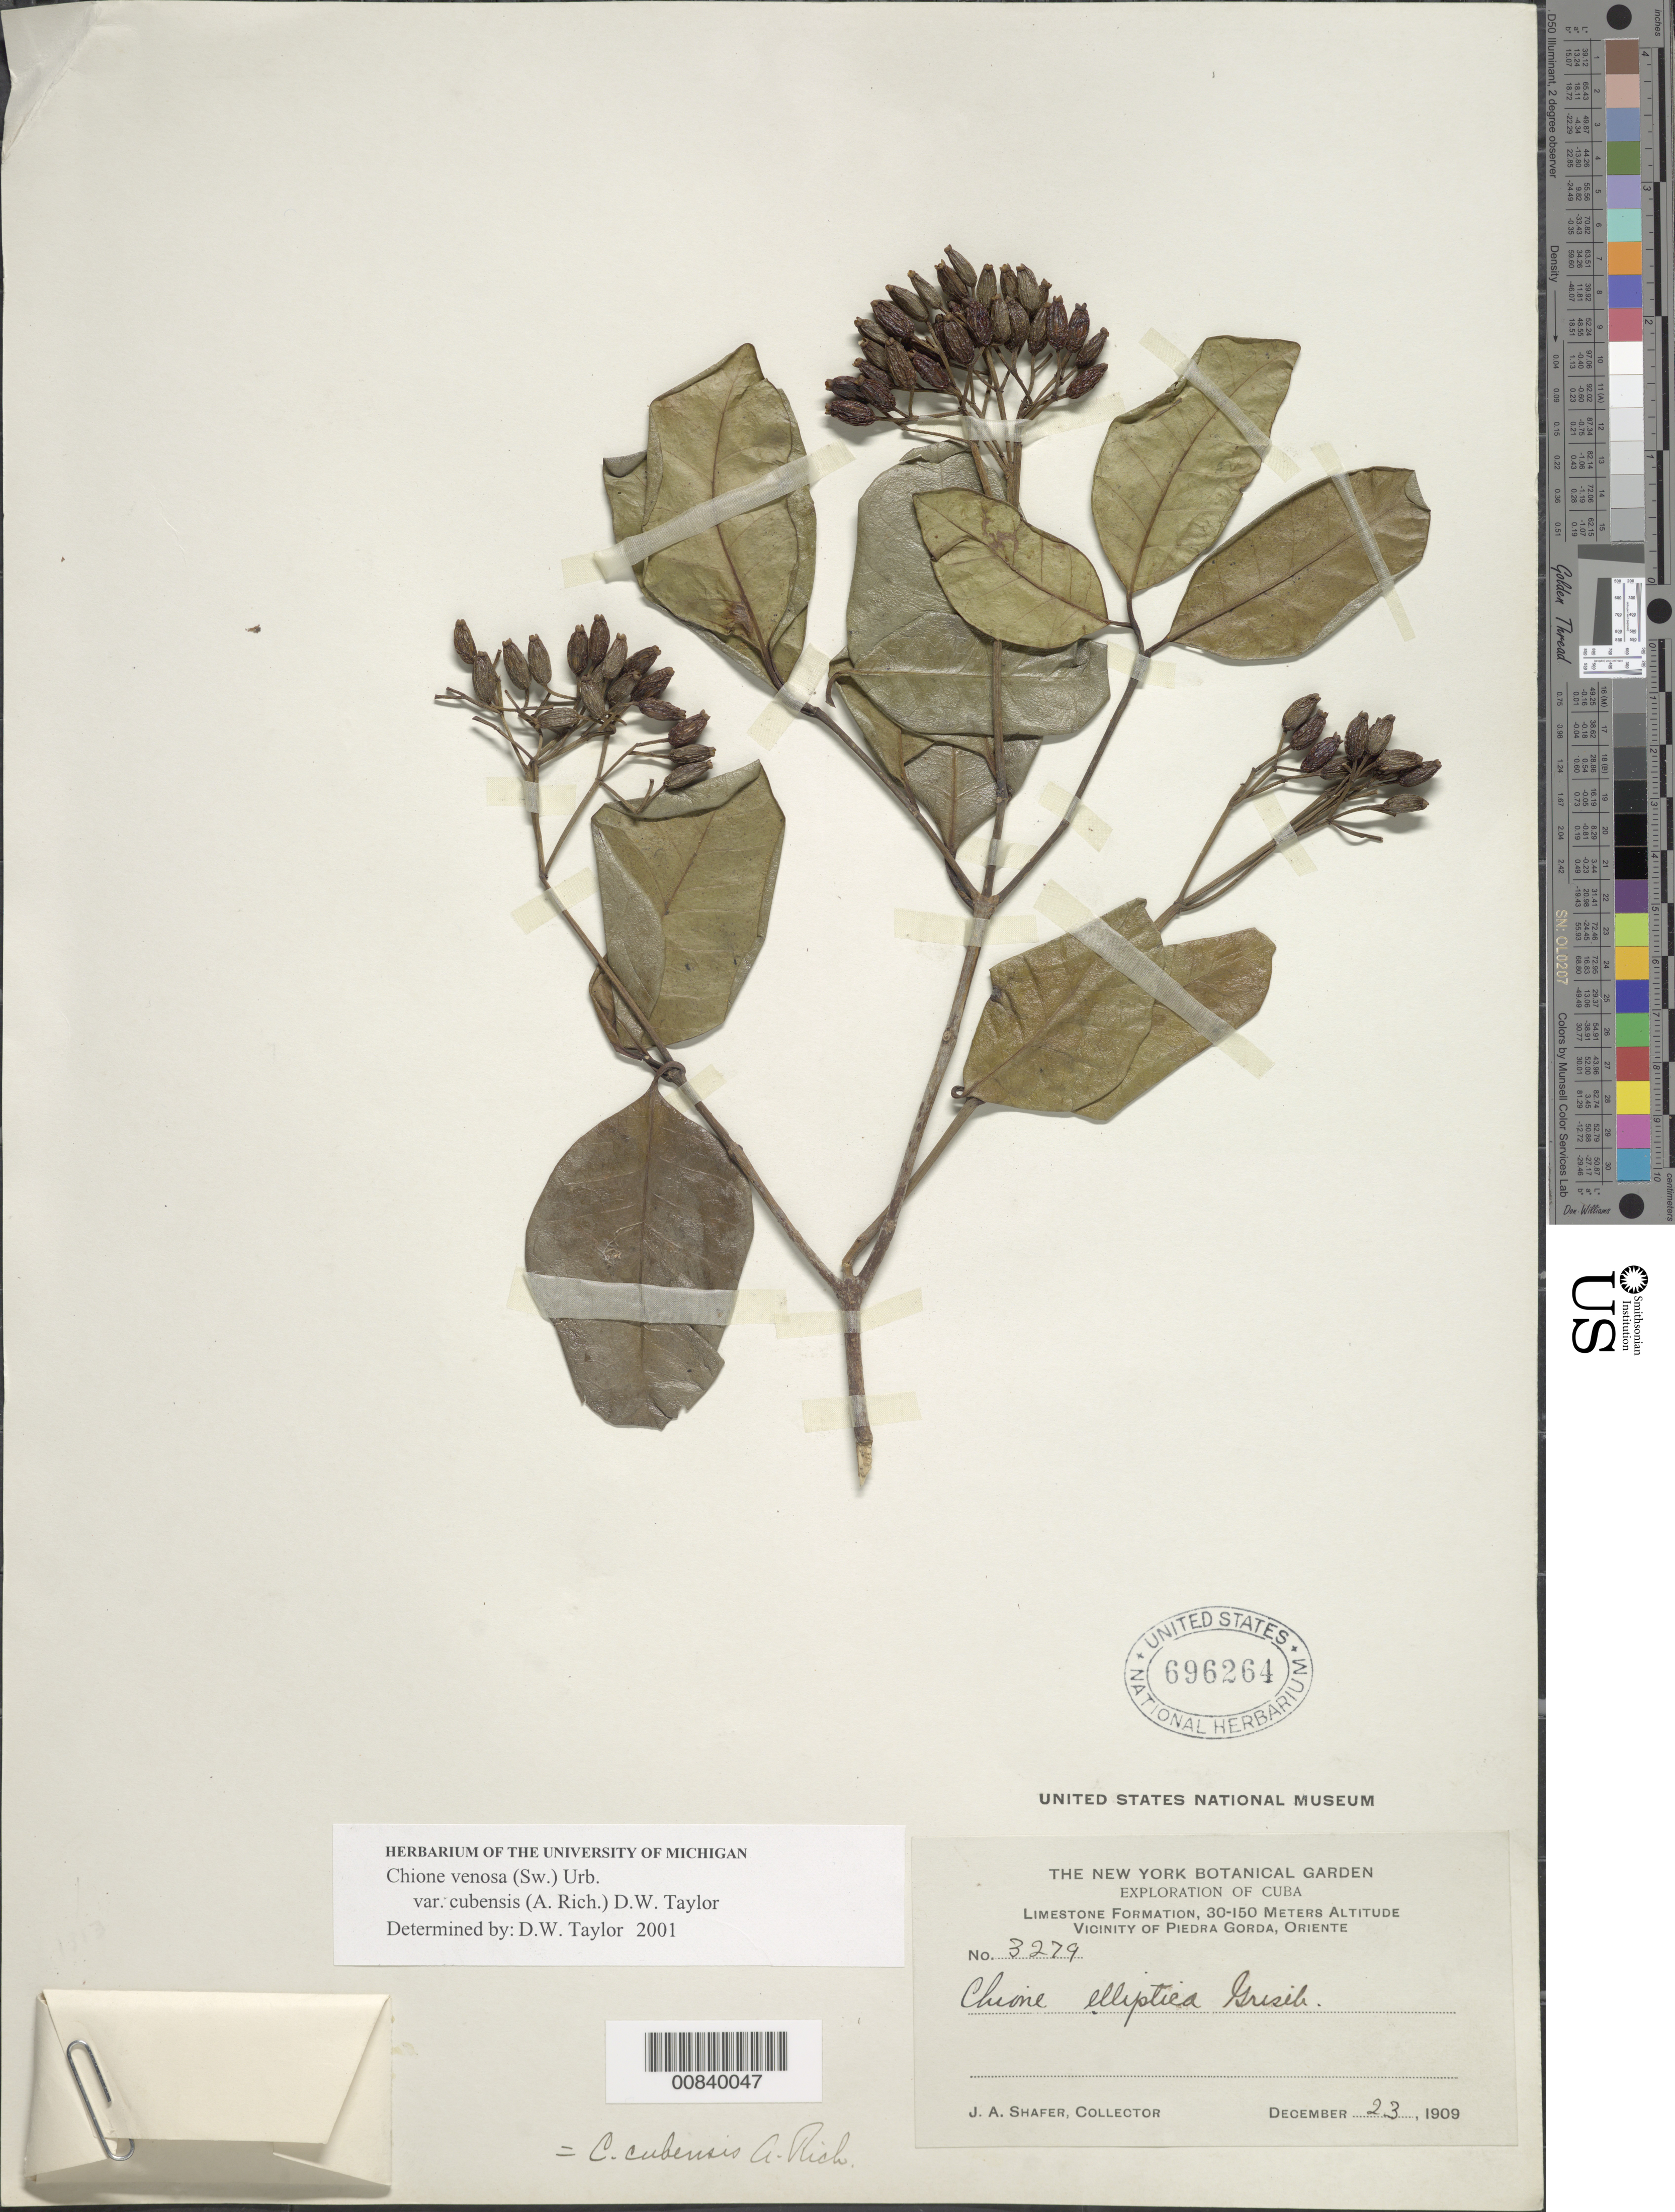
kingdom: Plantae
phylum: Tracheophyta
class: Magnoliopsida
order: Gentianales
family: Rubiaceae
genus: Chione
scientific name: Chione venosa var. cubensis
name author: (Sw.) Urb.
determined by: Taylor, D. W., (MICH), University of Michigan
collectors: J. A. Shafer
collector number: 3279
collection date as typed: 23 Dec 1909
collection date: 1909-12-23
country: Cuba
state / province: Oriente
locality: Vicinity of Piedra Gorda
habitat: Limestone formation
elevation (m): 30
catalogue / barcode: US 696264